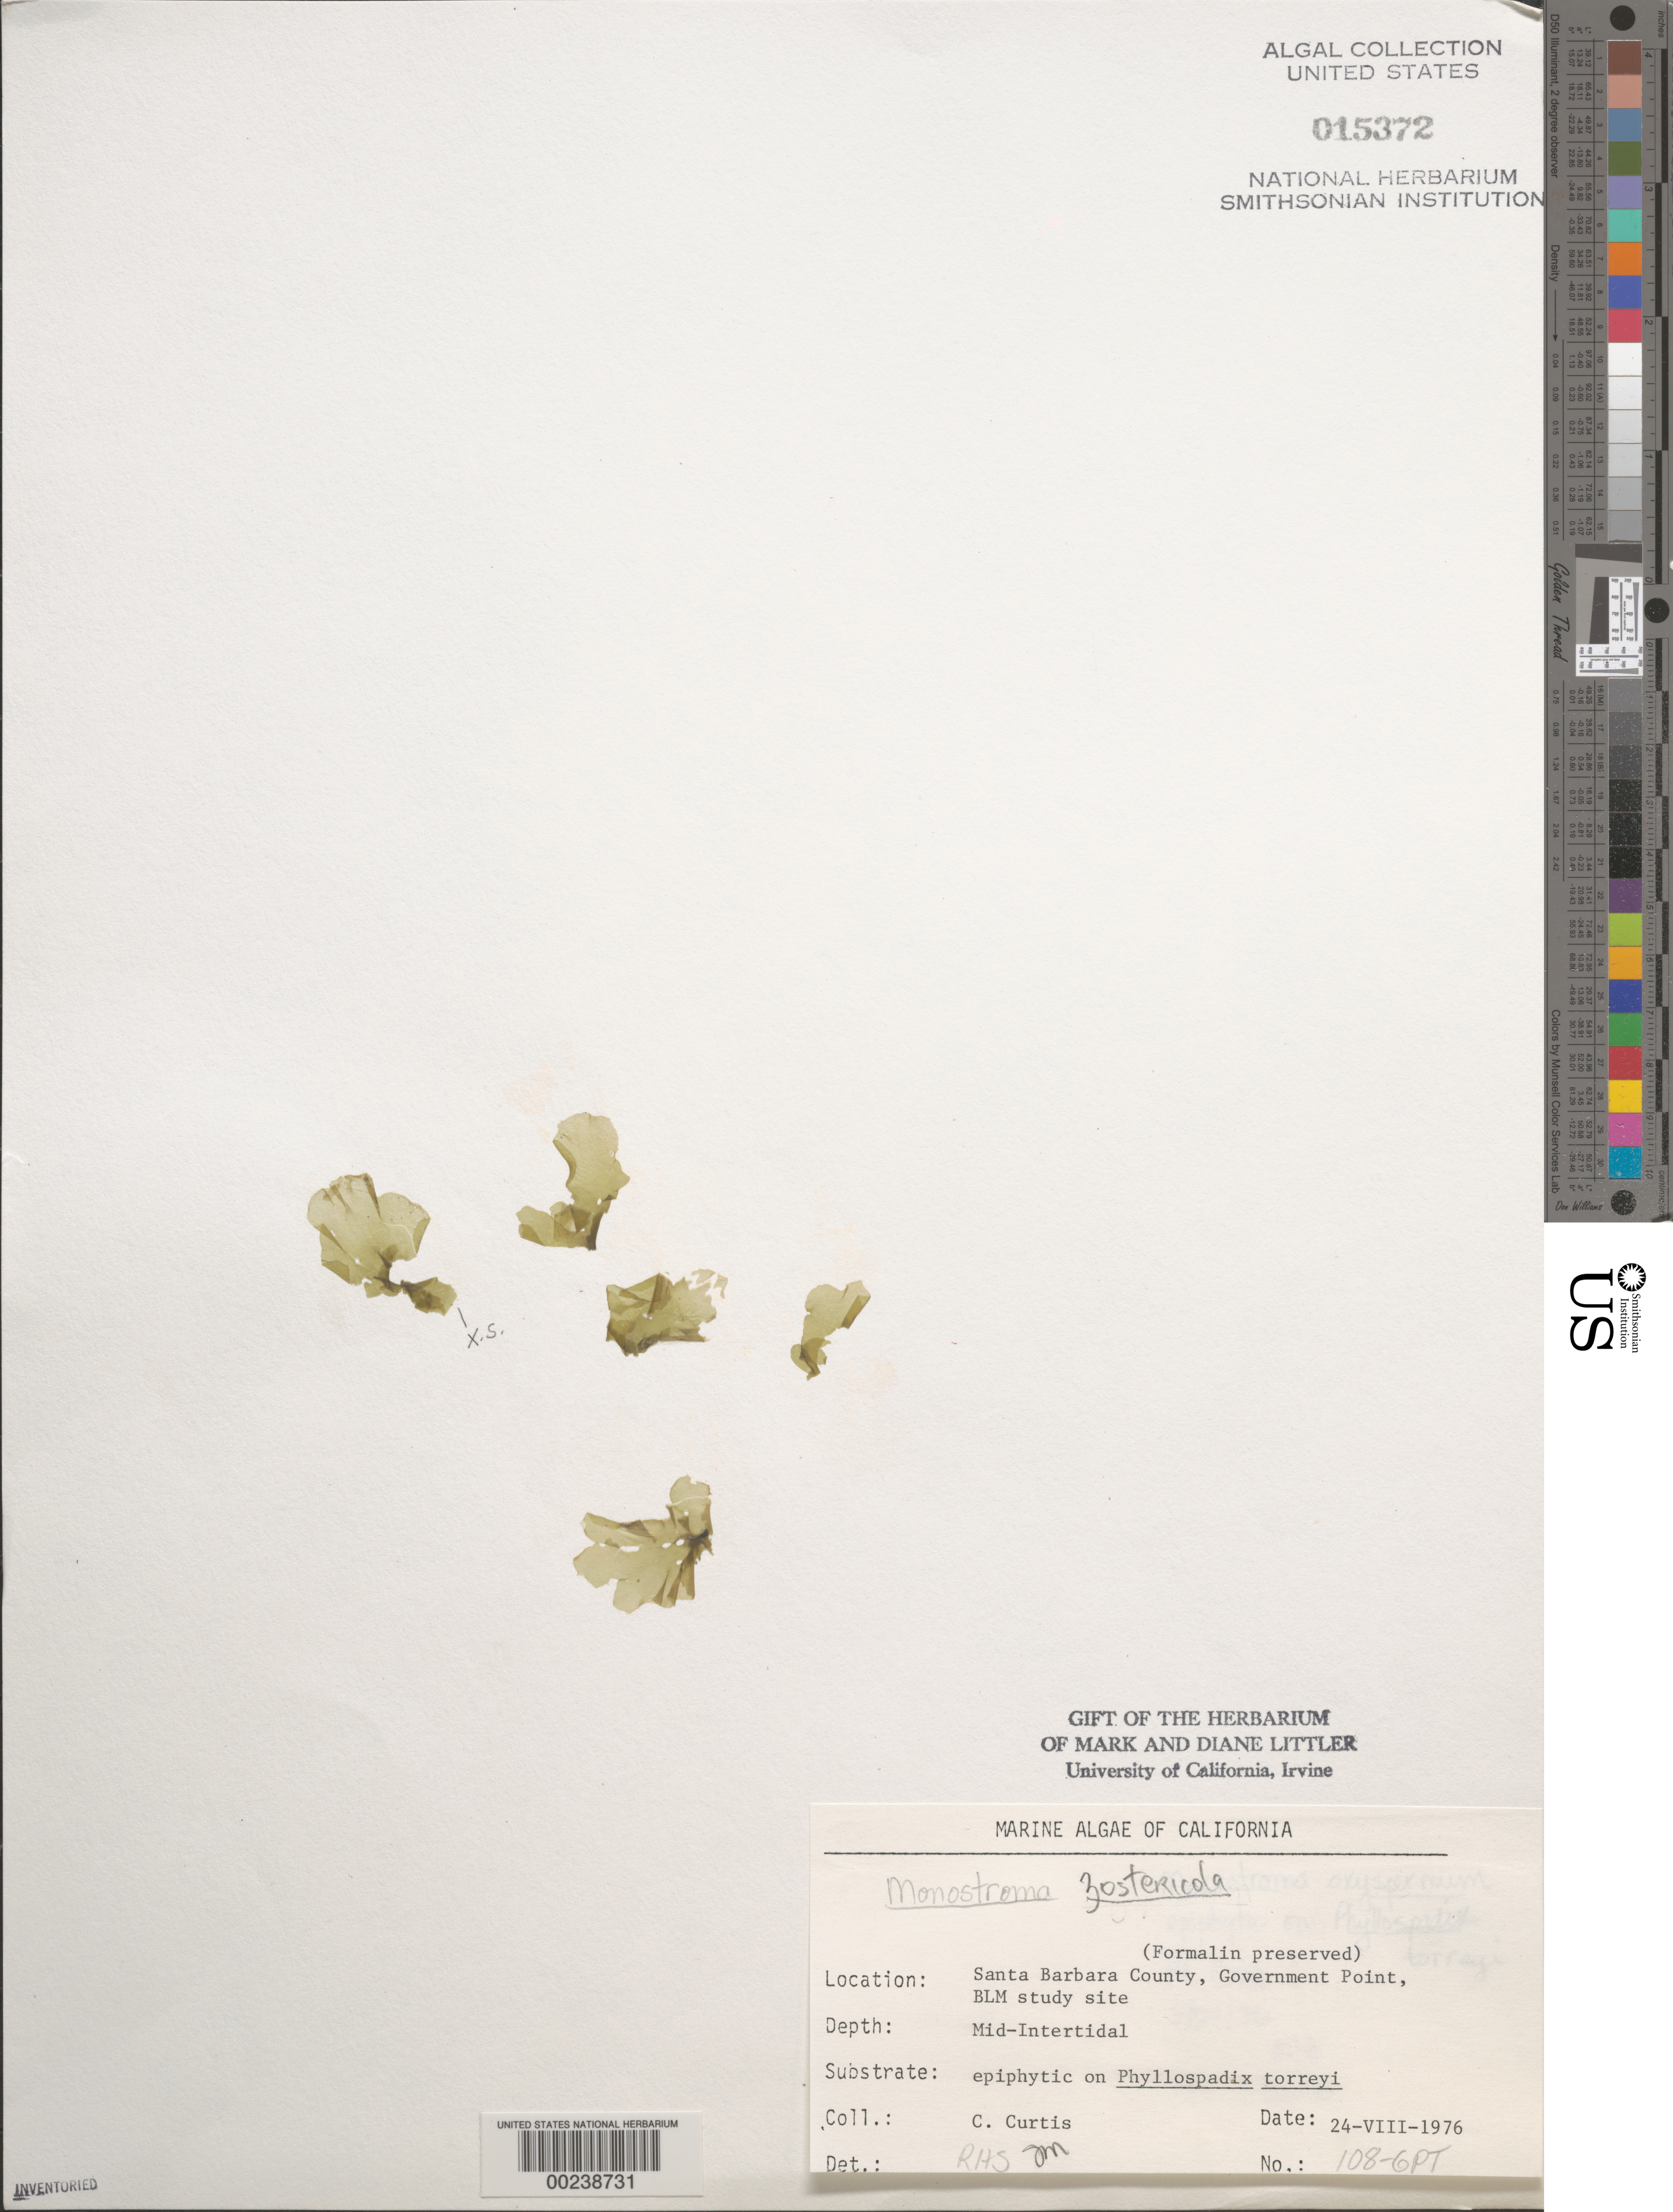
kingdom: Plantae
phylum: Chlorophyta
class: Ulvophyceae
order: Ulvales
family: Kornmanniaceae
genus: Kornmannia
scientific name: Kornmannia zostericola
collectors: C. Curtis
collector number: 108-gpt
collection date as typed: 24 Aug 1976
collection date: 1976-08-24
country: United States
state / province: California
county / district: Santa Barbara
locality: Government Point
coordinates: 34 26'31"N, 120 24'06"W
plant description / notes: BLM-SOCALBIGHT Rocky Intertidal Survey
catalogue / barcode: US 15372